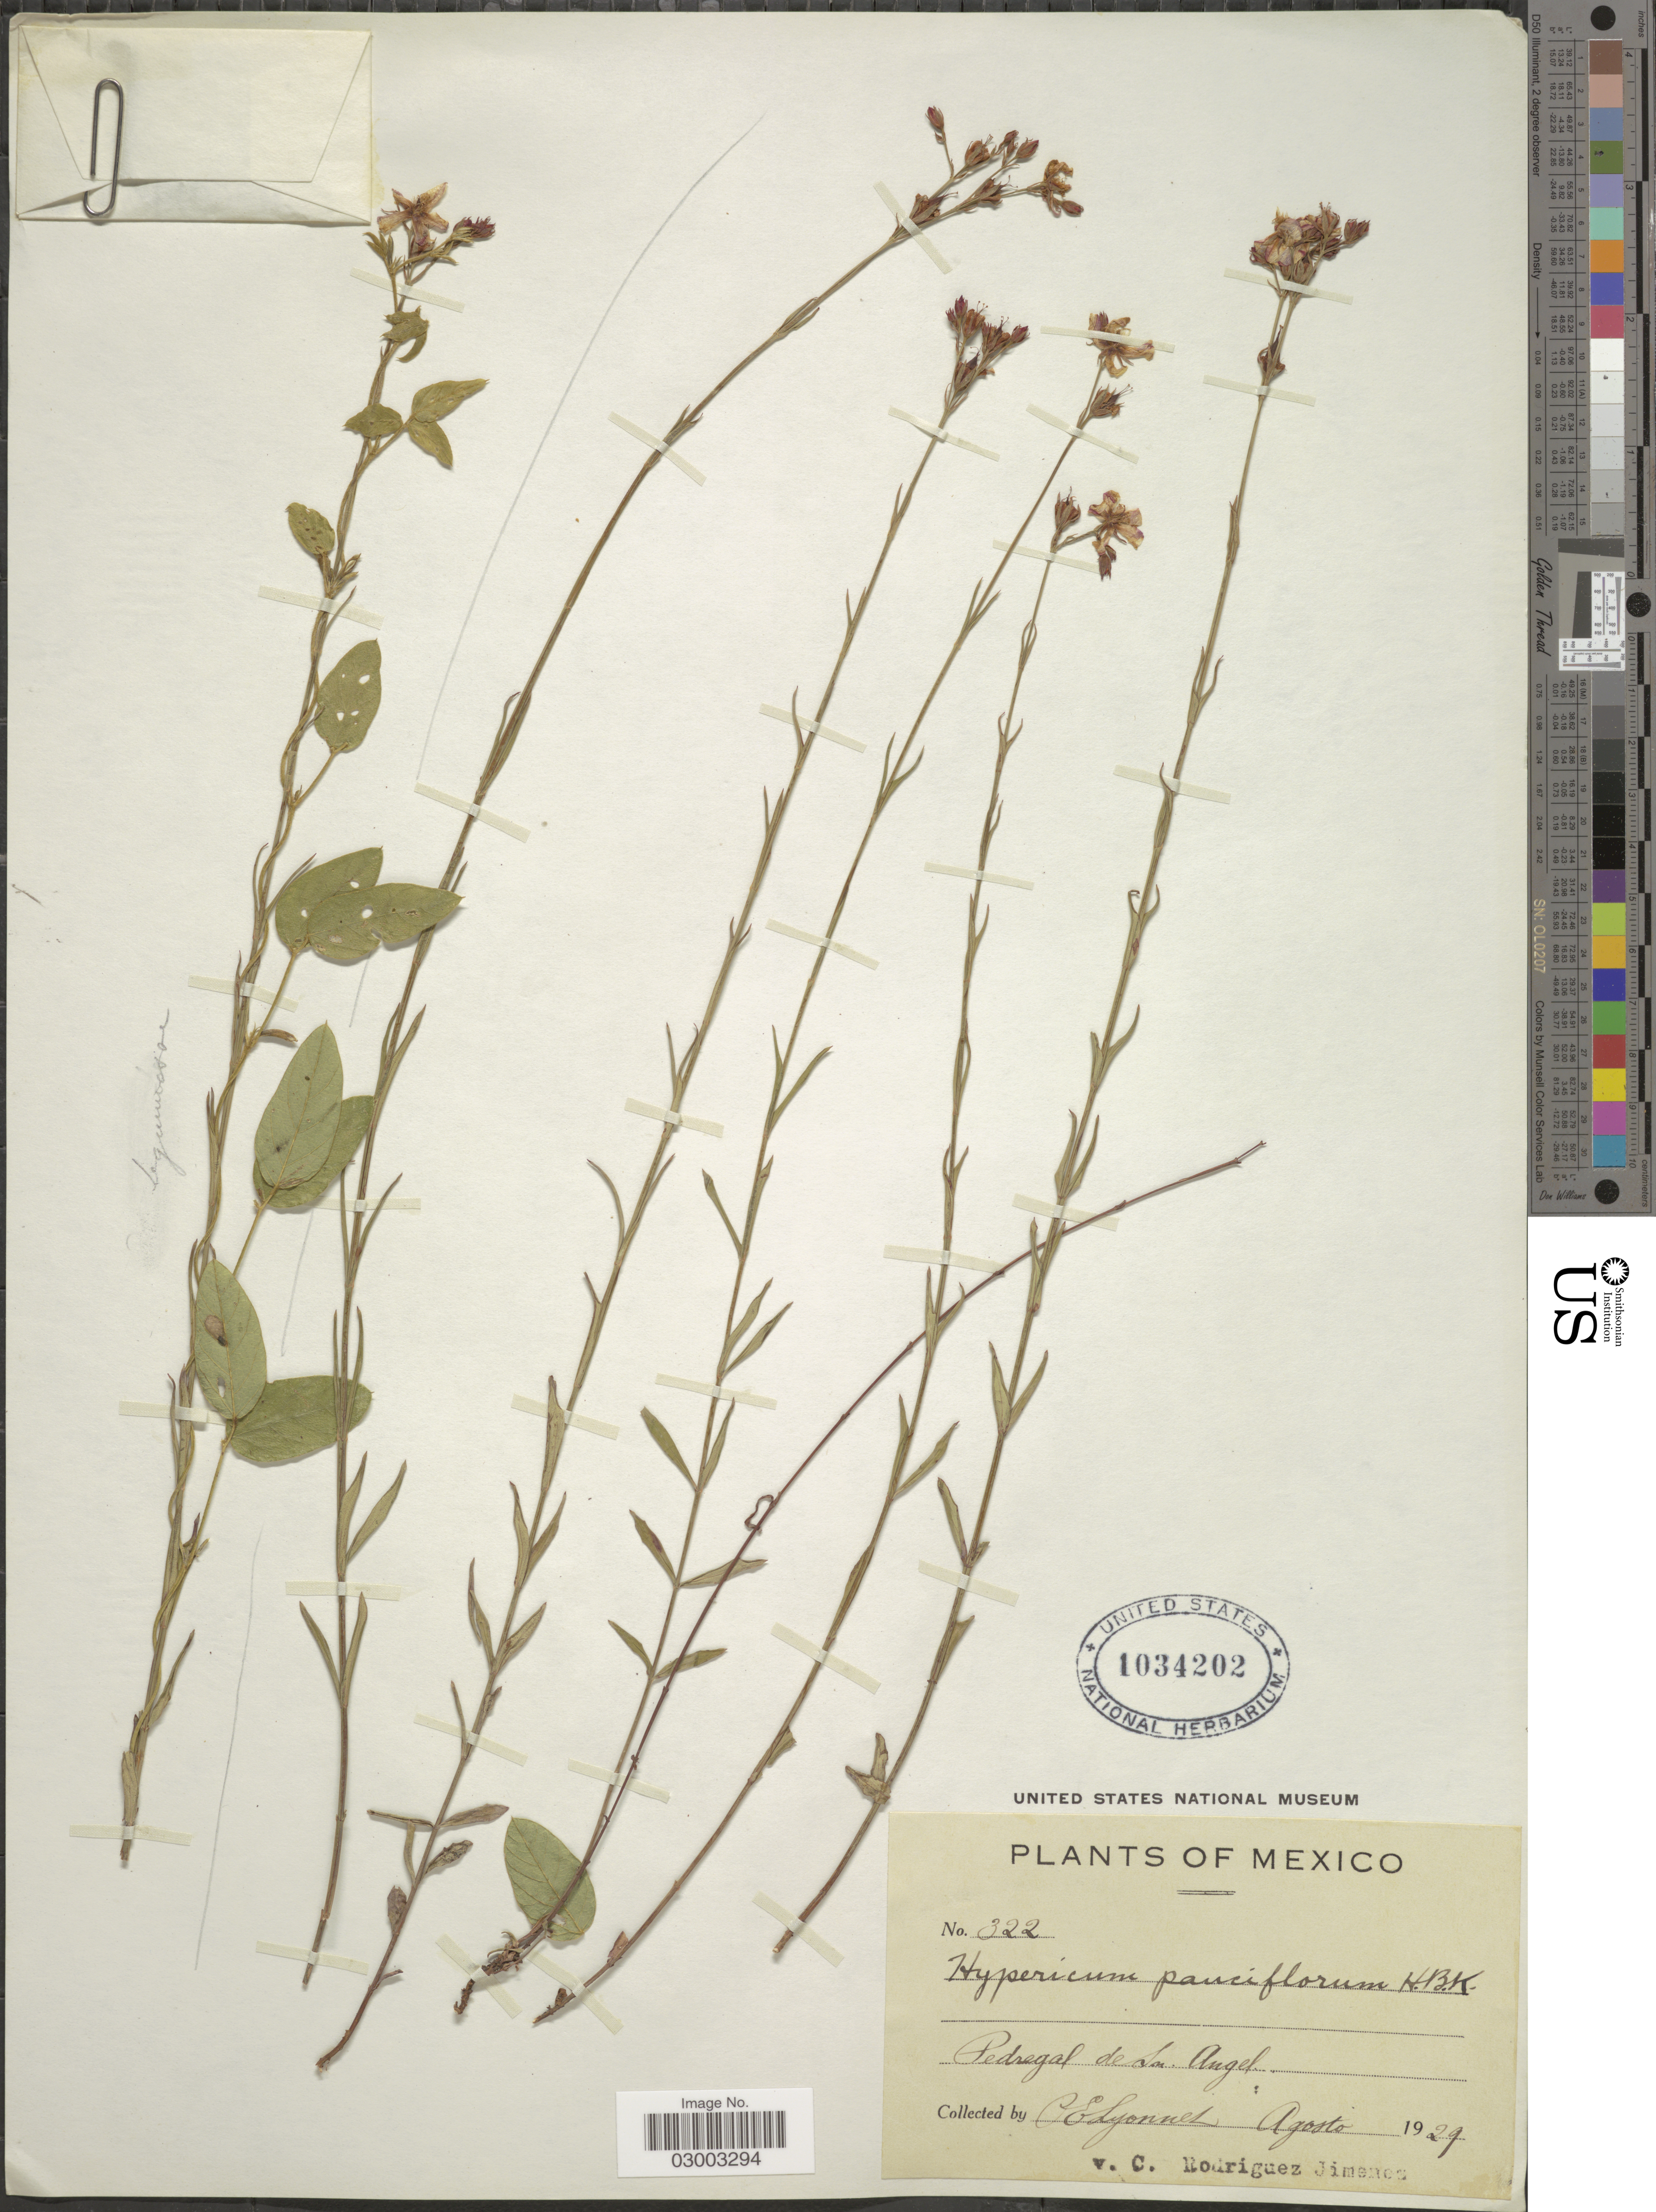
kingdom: Plantae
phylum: Tracheophyta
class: Magnoliopsida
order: Malpighiales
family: Hypericaceae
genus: Hypericum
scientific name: Hypericum pauciflorum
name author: Kunth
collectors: G. Lyonnet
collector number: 322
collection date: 1929-08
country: Mexico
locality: Pedregal de San Angel.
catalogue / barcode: US 1034202